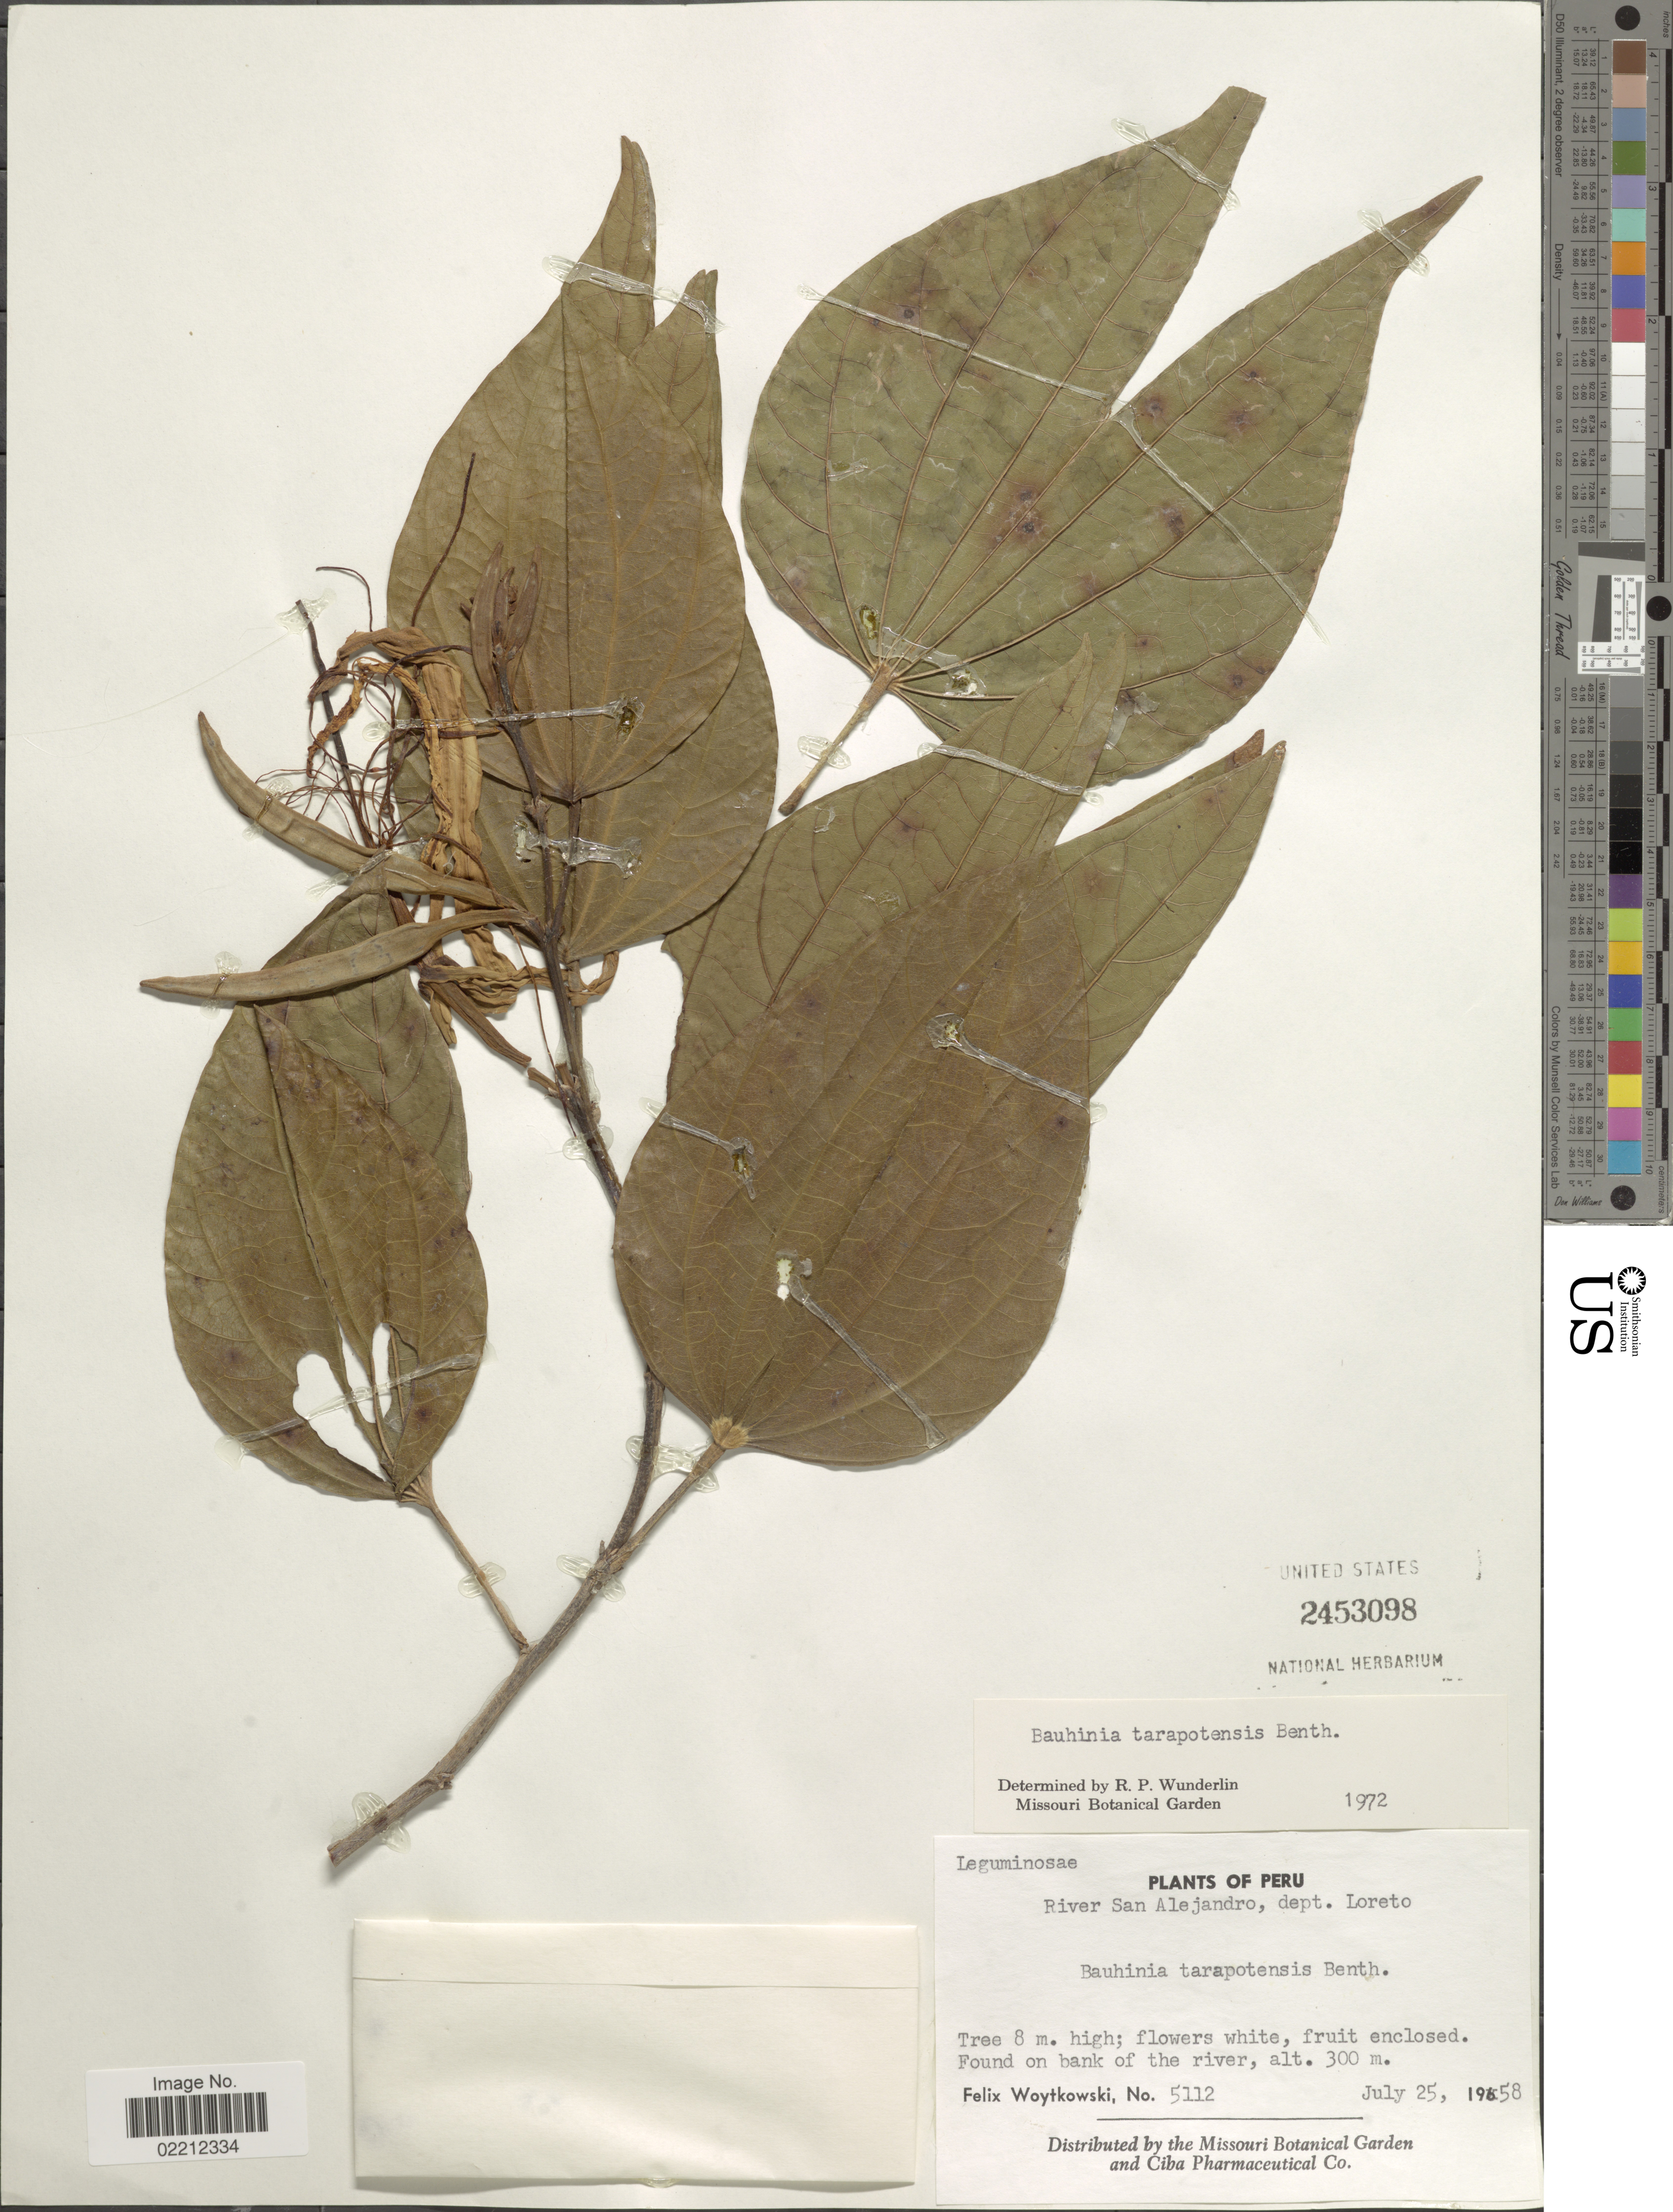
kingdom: Plantae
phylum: Tracheophyta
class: Magnoliopsida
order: Fabales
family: Fabaceae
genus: Bauhinia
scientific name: Bauhinia tarapotensis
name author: Benth.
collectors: F. Woytkowski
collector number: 5112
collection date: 1958-07-25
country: Peru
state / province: Loreto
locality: River San Alejandro, dept. Loreto. found on banks of the river.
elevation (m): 300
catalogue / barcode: US 2453098